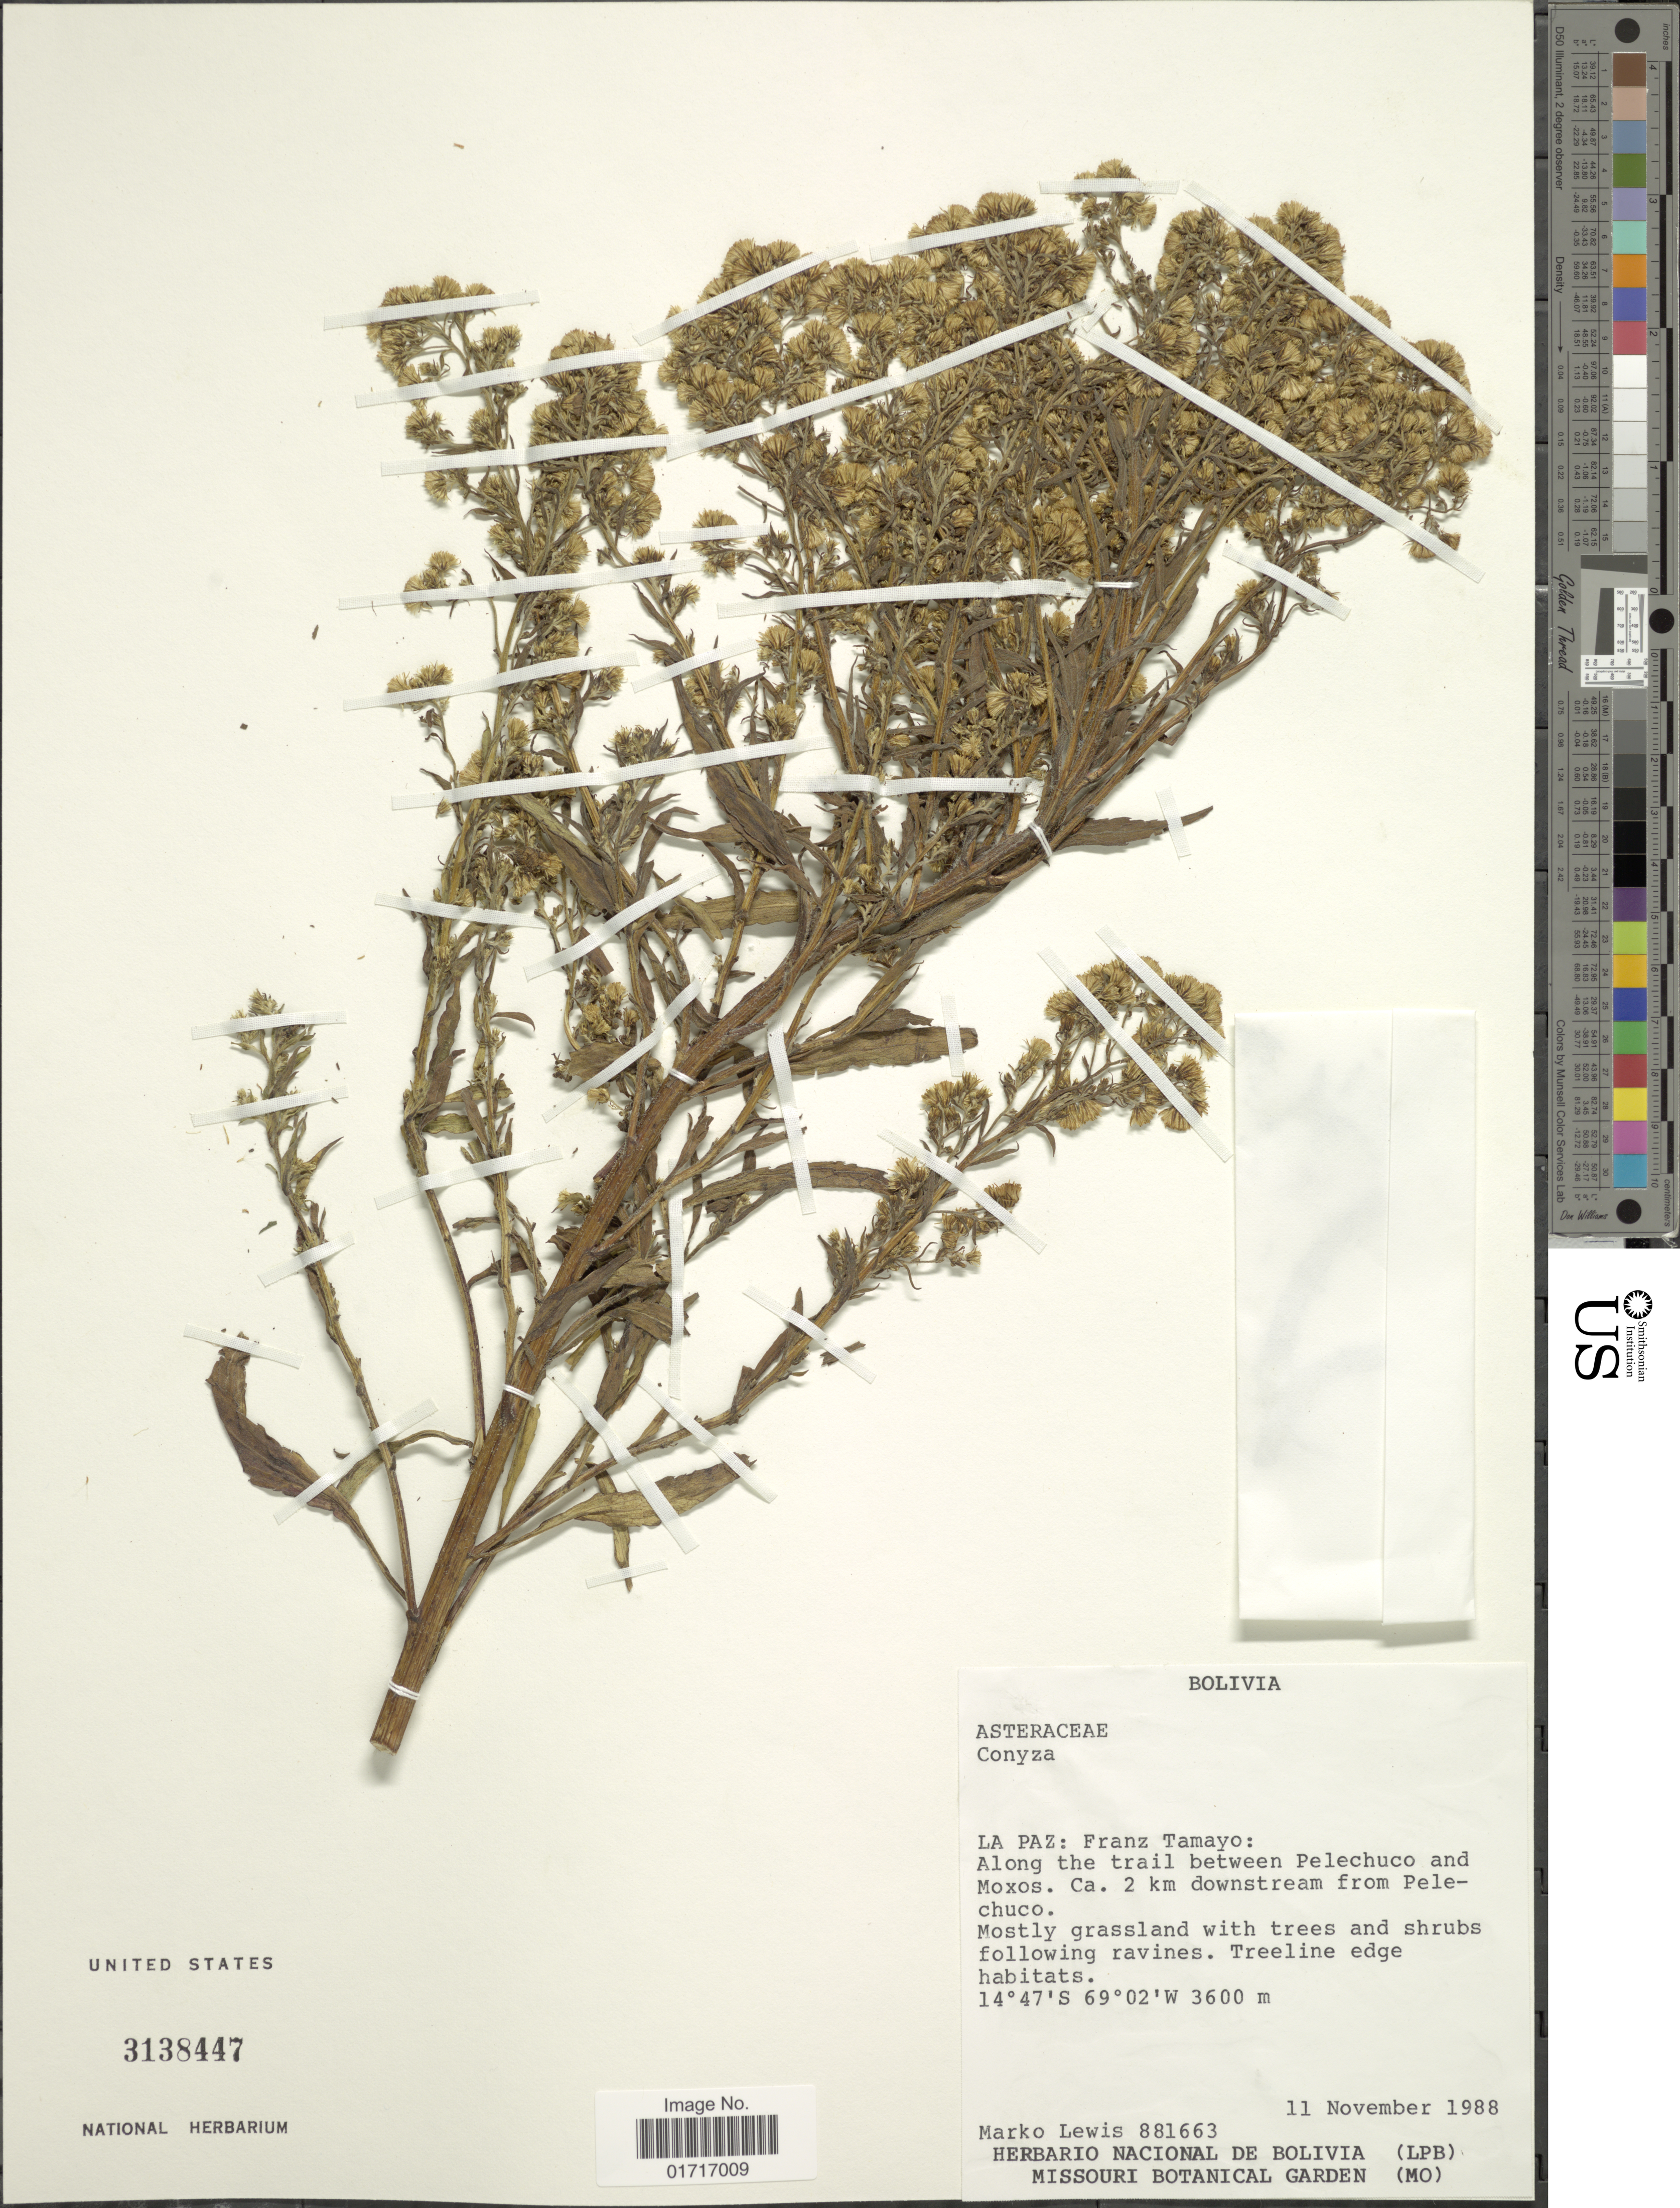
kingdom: Plantae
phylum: Tracheophyta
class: Magnoliopsida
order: Asterales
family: Asteraceae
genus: Conyza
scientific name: Conyza bonariensis var. leiotheca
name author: (S.F. Blake) Cuatrec.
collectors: M. A. Lewis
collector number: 881663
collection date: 1988-11-11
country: Bolivia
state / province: La Paz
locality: La Paz: Franz Tamayo. Along the trail between Pelechuco and Moxos. Ca. 2 km dowstream from Pelechuco.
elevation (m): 3600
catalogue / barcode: US 3138447